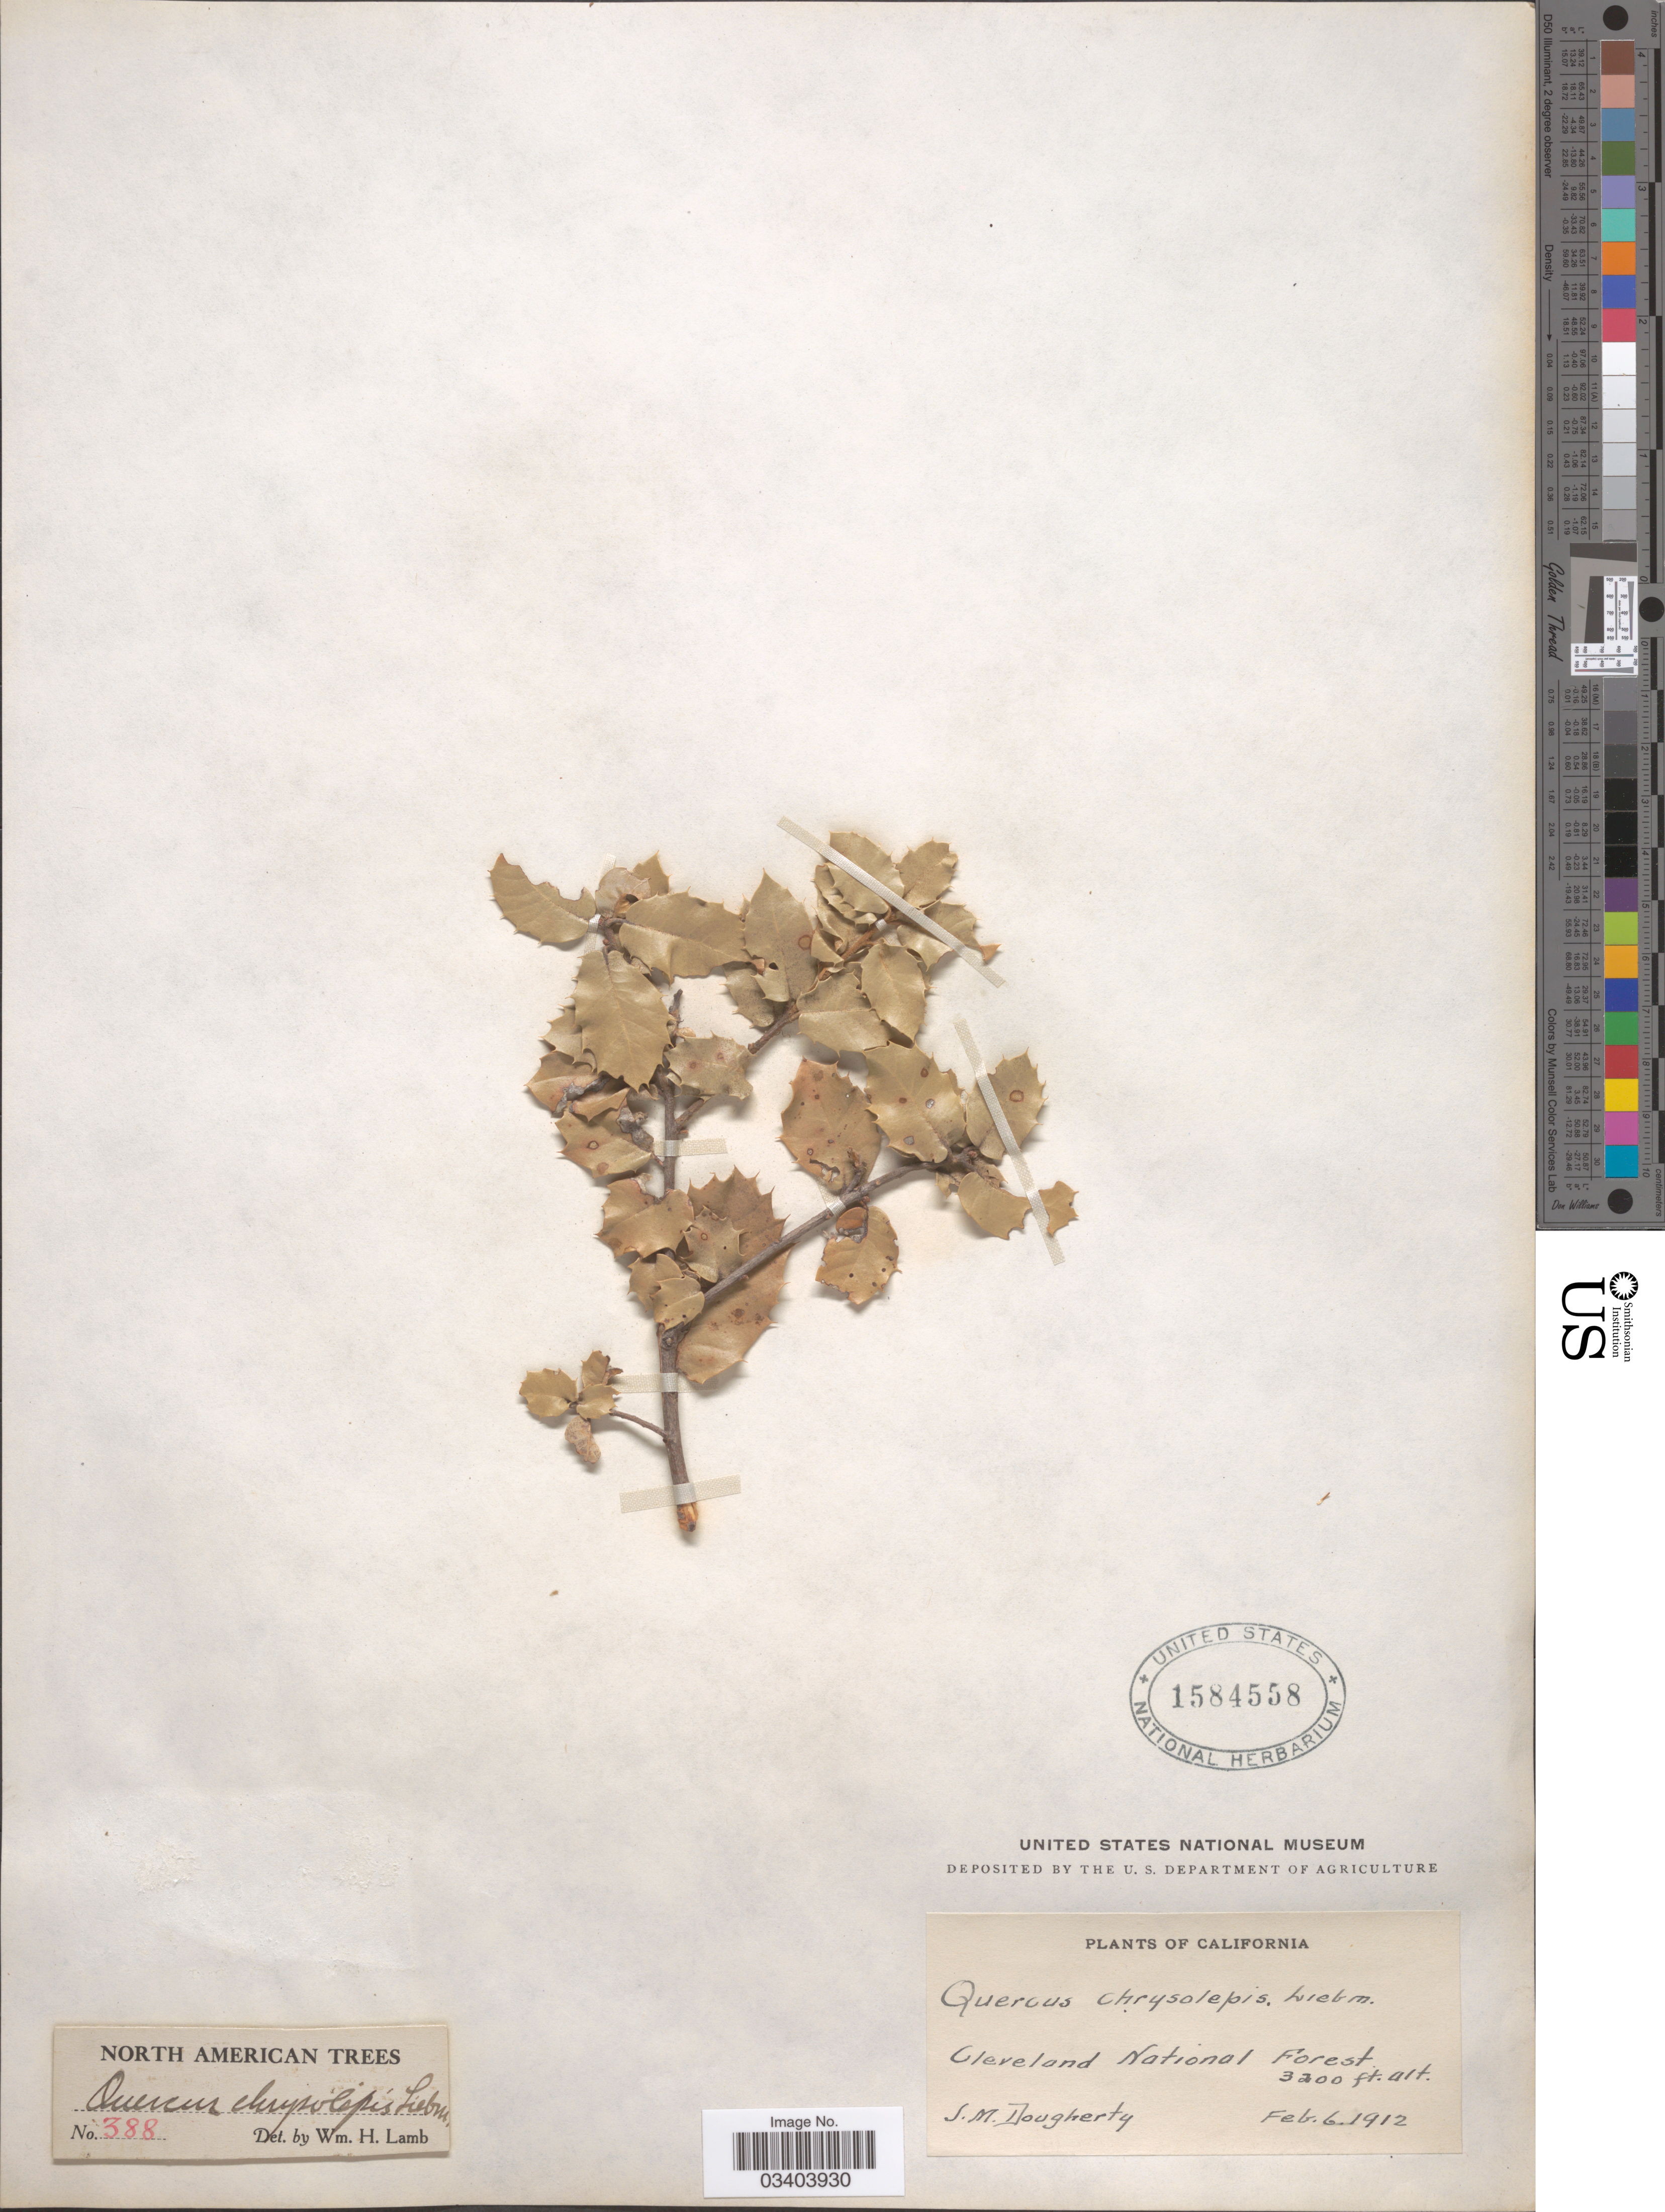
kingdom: Plantae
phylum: Tracheophyta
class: Magnoliopsida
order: Fagales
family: Fagaceae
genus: Quercus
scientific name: Quercus chrysolepis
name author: Liebm.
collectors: J. Dougherty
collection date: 1912-02-06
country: United States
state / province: California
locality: Cleveland National Forest.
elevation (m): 975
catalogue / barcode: US 1584558